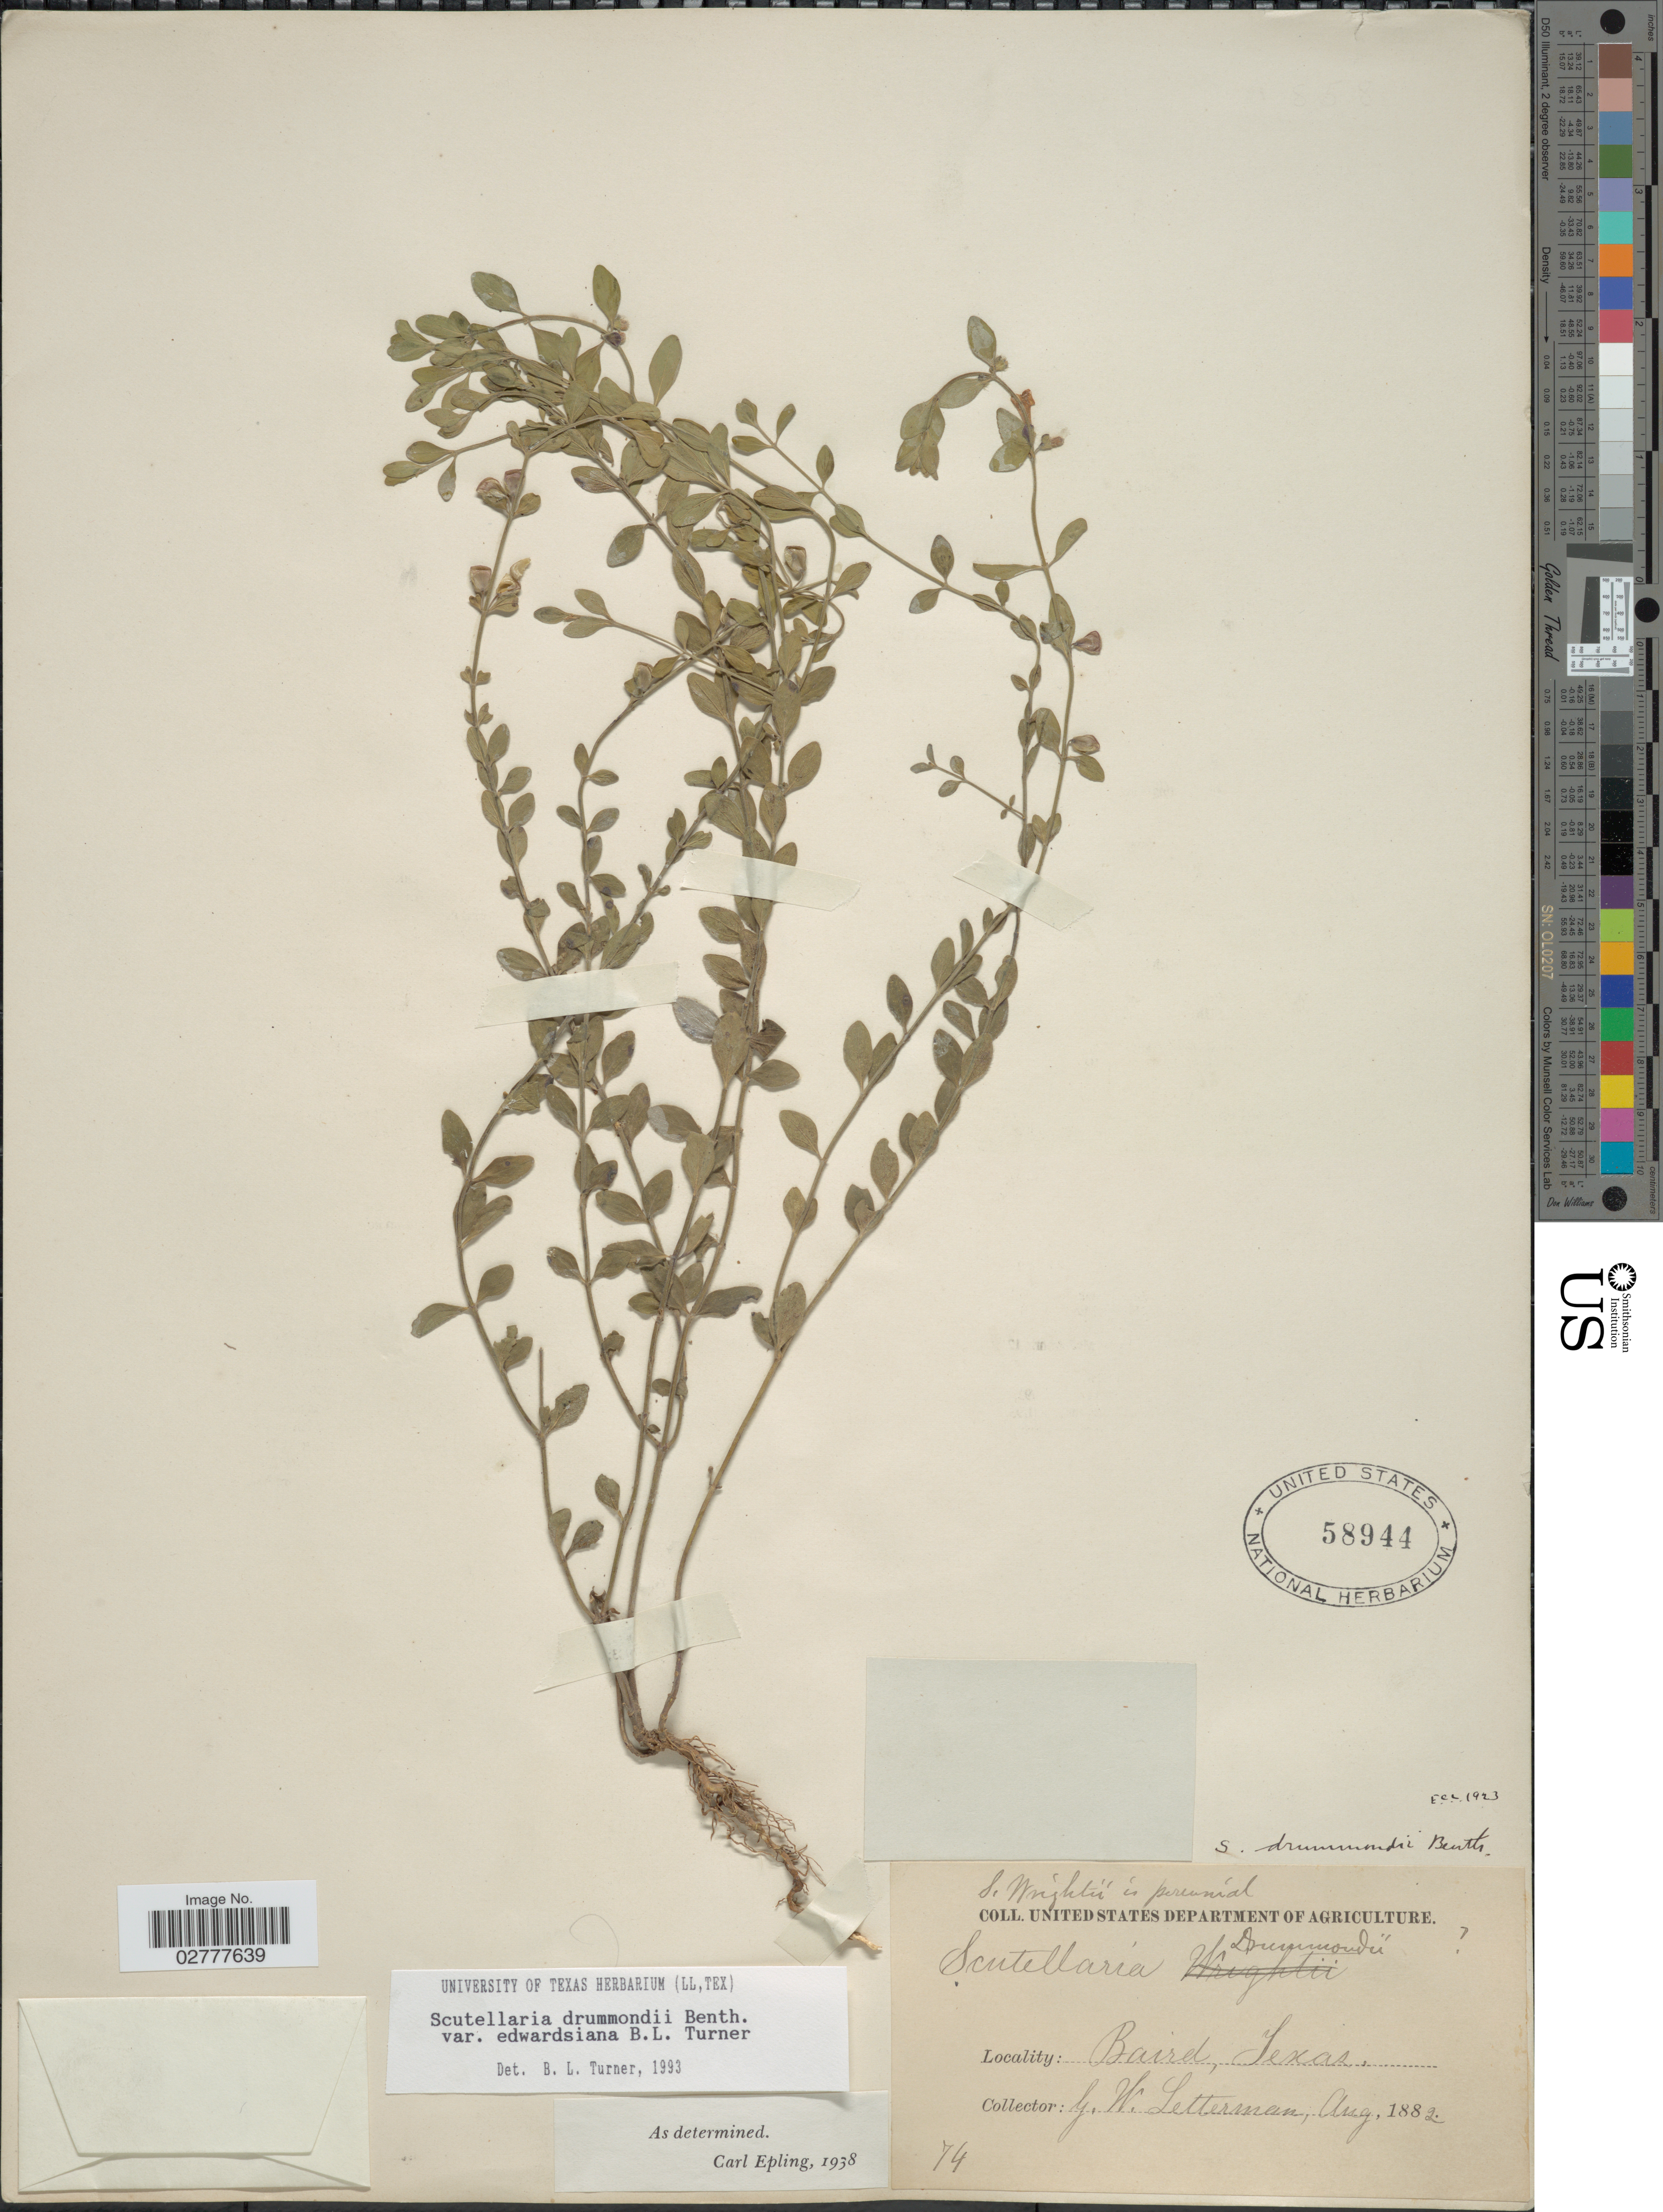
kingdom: Plantae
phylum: Tracheophyta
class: Magnoliopsida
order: Lamiales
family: Lamiaceae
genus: Scutellaria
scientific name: Scutellaria drummondii var. edwardsiana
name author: Benth.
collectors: G. W. Letterman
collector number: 74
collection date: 1882-08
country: United States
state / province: Texas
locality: Baird.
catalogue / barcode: US 58944